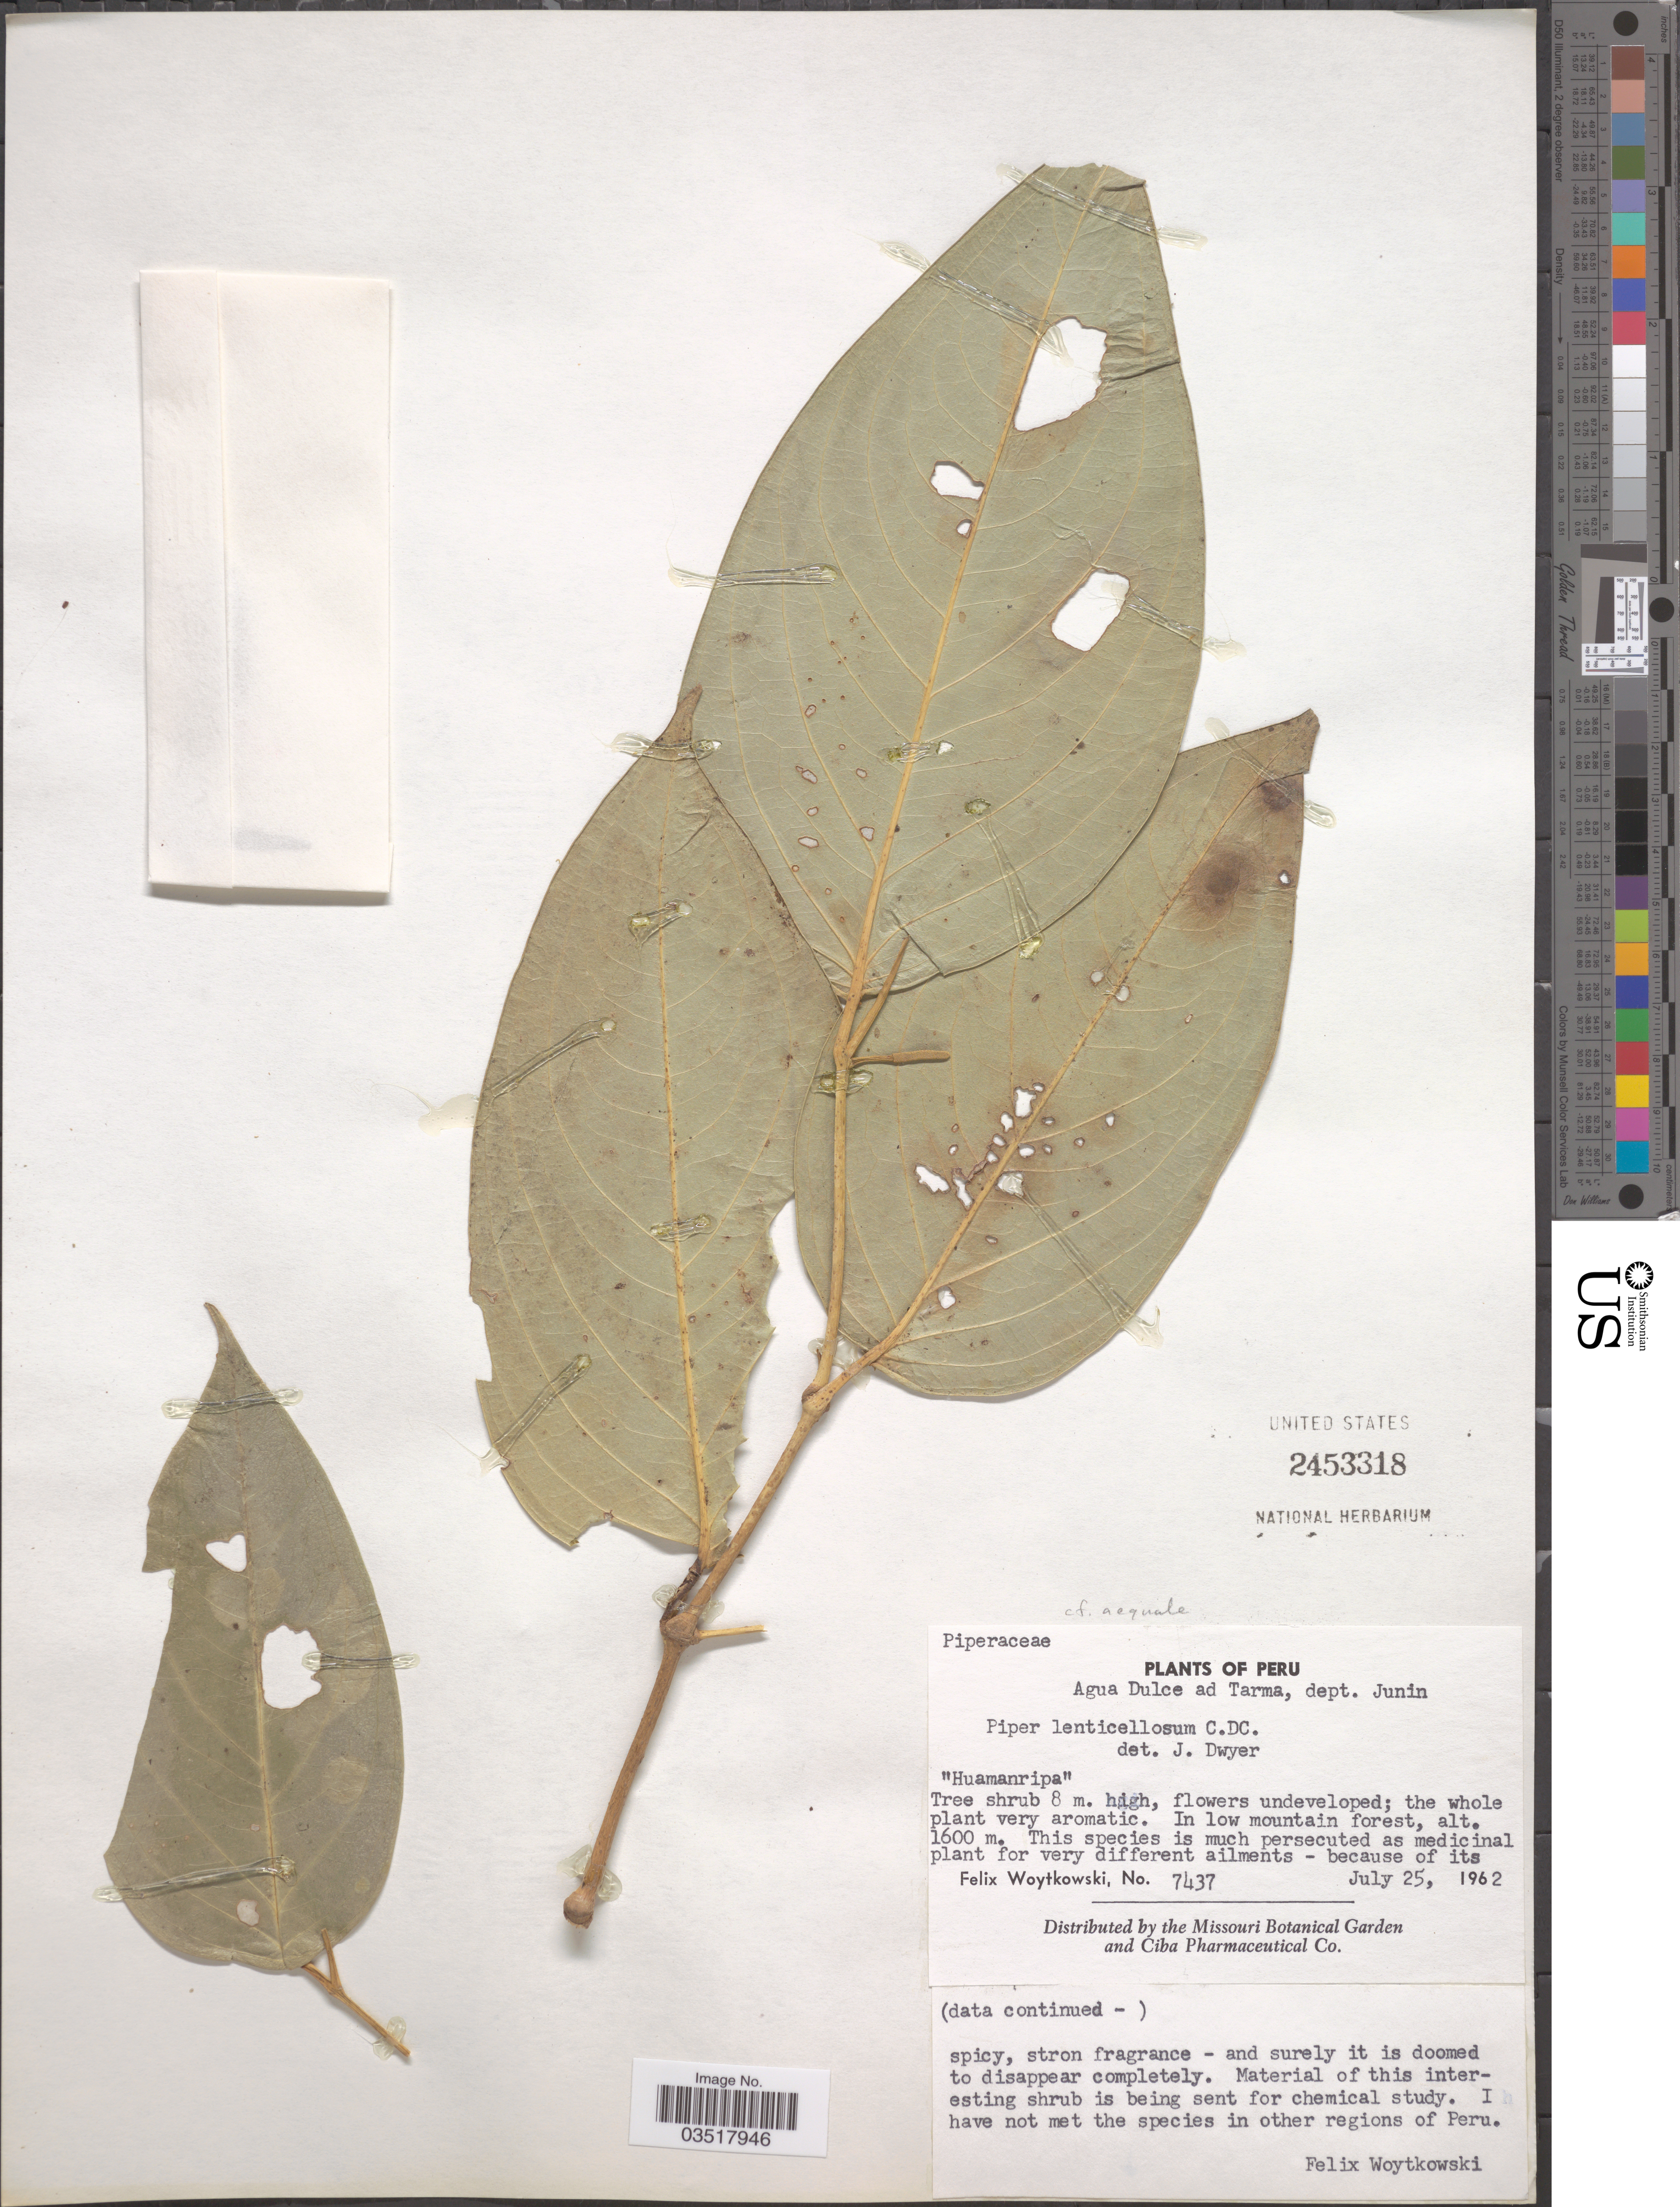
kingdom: Plantae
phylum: Tracheophyta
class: Magnoliopsida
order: Piperales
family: Piperaceae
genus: Piper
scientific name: Piper aequale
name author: Vahl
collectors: F. Woytkowski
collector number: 7437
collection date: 1962-07-25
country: Peru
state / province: Junín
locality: Agua Dulce ad Tarma, dept. Junin.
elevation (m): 1600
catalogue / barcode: US 2453318